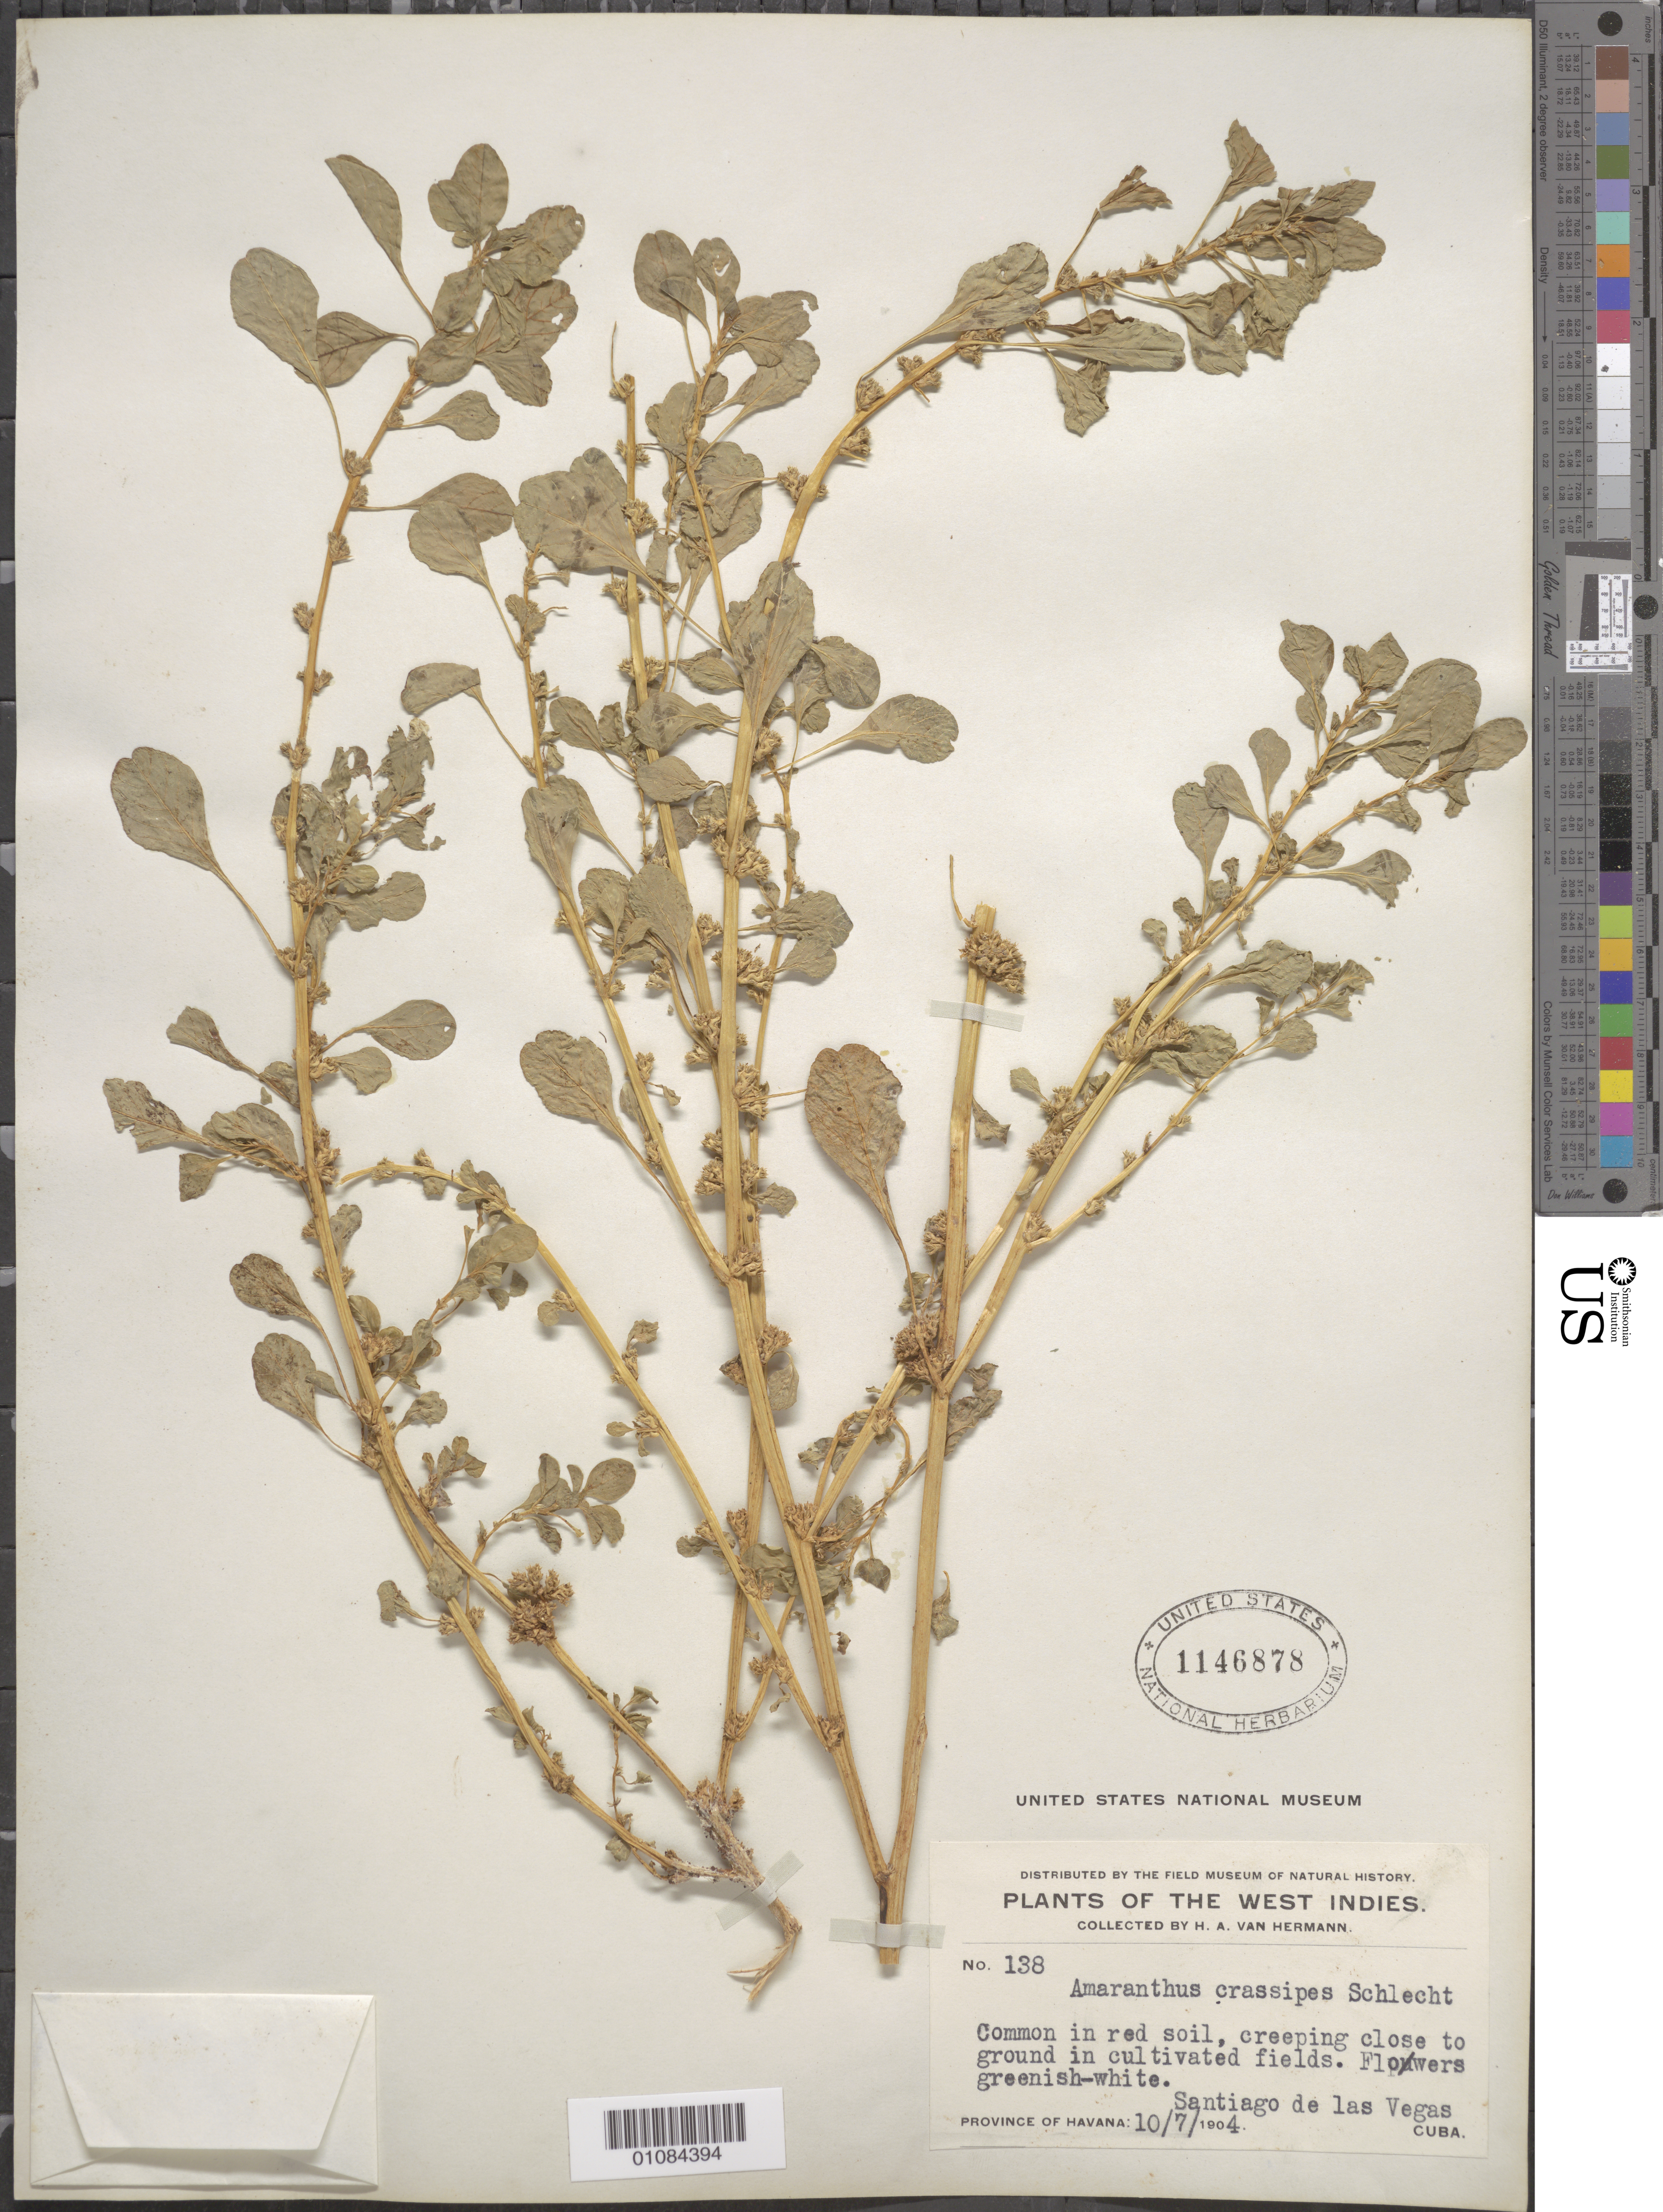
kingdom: Plantae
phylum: Tracheophyta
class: Magnoliopsida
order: Caryophyllales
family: Amaranthaceae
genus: Amaranthus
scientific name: Amaranthus crassipes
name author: Schltdl.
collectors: H. A. Van Hermann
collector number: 138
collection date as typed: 10 Jul 1904 or 07 Oct 1904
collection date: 1904-07-10 or 1904-10-07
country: Cuba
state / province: La Habana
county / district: Municipio Boyeros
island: Cuba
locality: Santiago de las Vegas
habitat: Common in red soil, cultivated fields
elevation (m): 97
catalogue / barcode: US 1146878